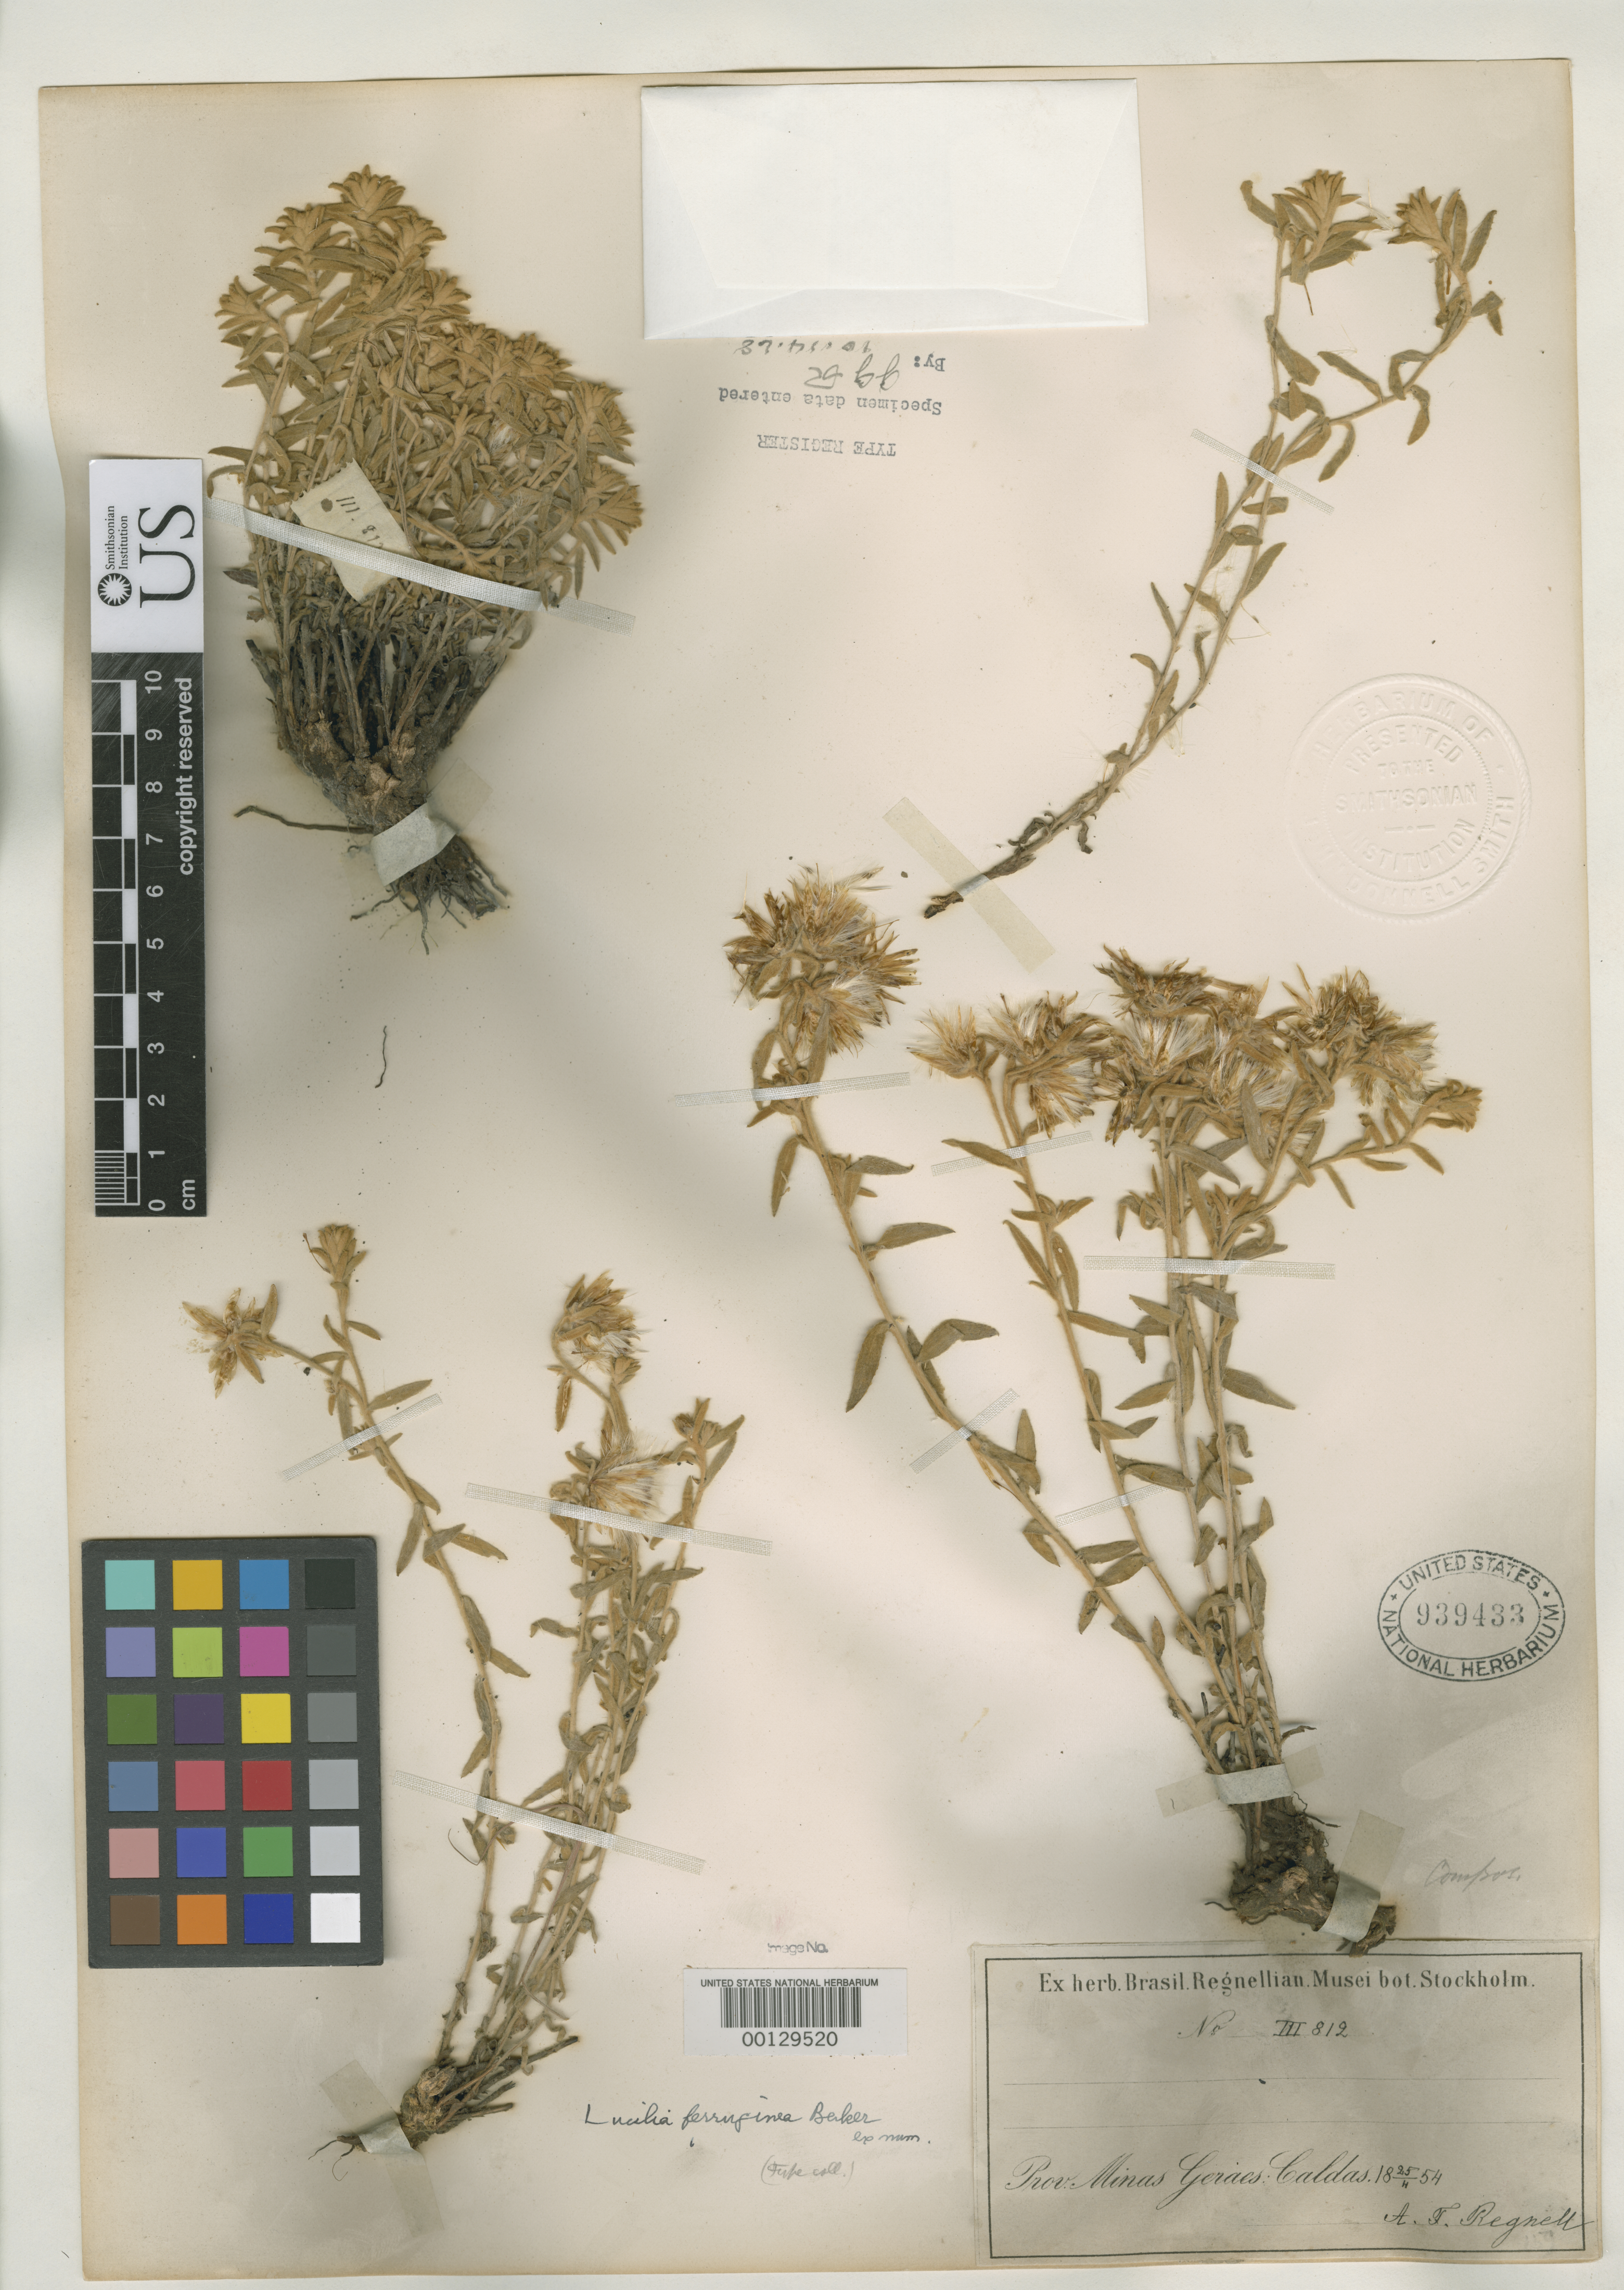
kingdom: Plantae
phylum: Tracheophyta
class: Magnoliopsida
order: Asterales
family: Asteraceae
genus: Lucilia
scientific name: Lucilia ferruginea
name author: Baker in Mart.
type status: Isotype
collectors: A. F. Regnell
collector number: III 812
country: Brazil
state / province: Minas Gerais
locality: Caldas.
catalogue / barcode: US 939433